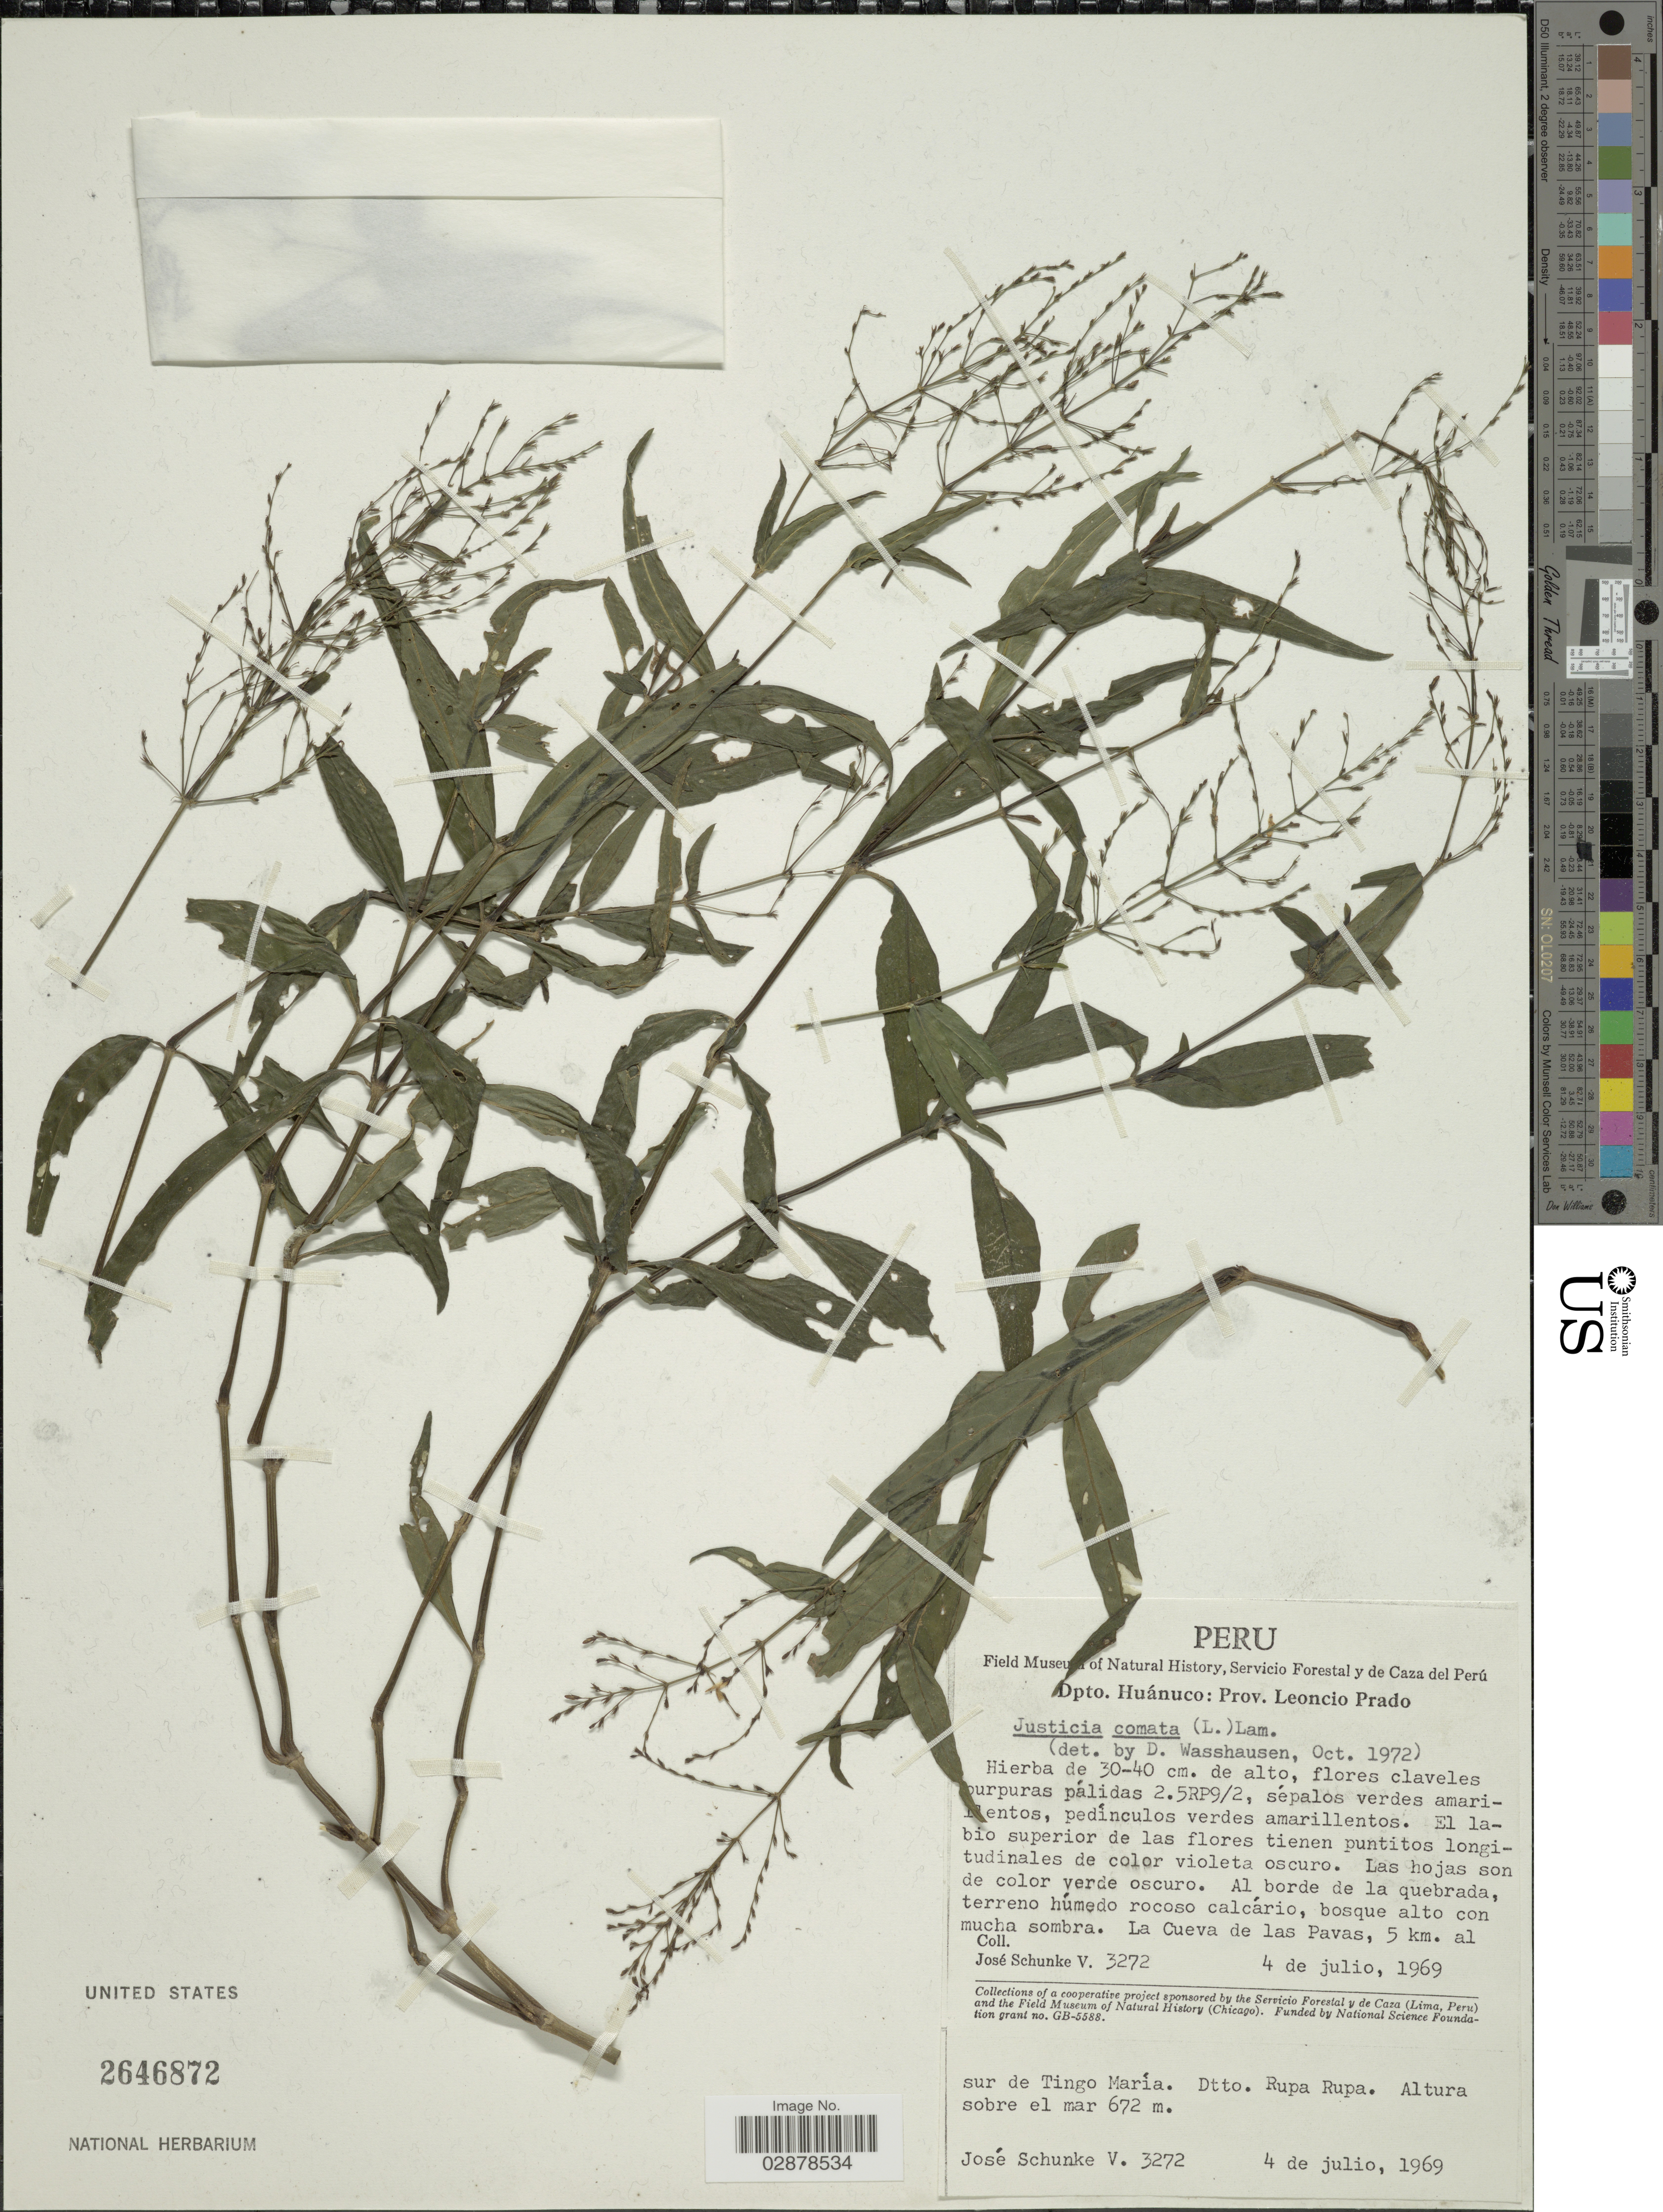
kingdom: Plantae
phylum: Tracheophyta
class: Magnoliopsida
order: Lamiales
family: Acanthaceae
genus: Justicia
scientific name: Justicia comata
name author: (L.) Lam.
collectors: J. Schunke Vigo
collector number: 3272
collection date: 1969-07-04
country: Peru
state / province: Huánuco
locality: Dpto. Huánuco: Prov. Leoncio Prado. La Cueva de las Pavas, 5 km. al sur de Tingo María, Dtto. Rupa Rupa.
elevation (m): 672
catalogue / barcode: US 2646872